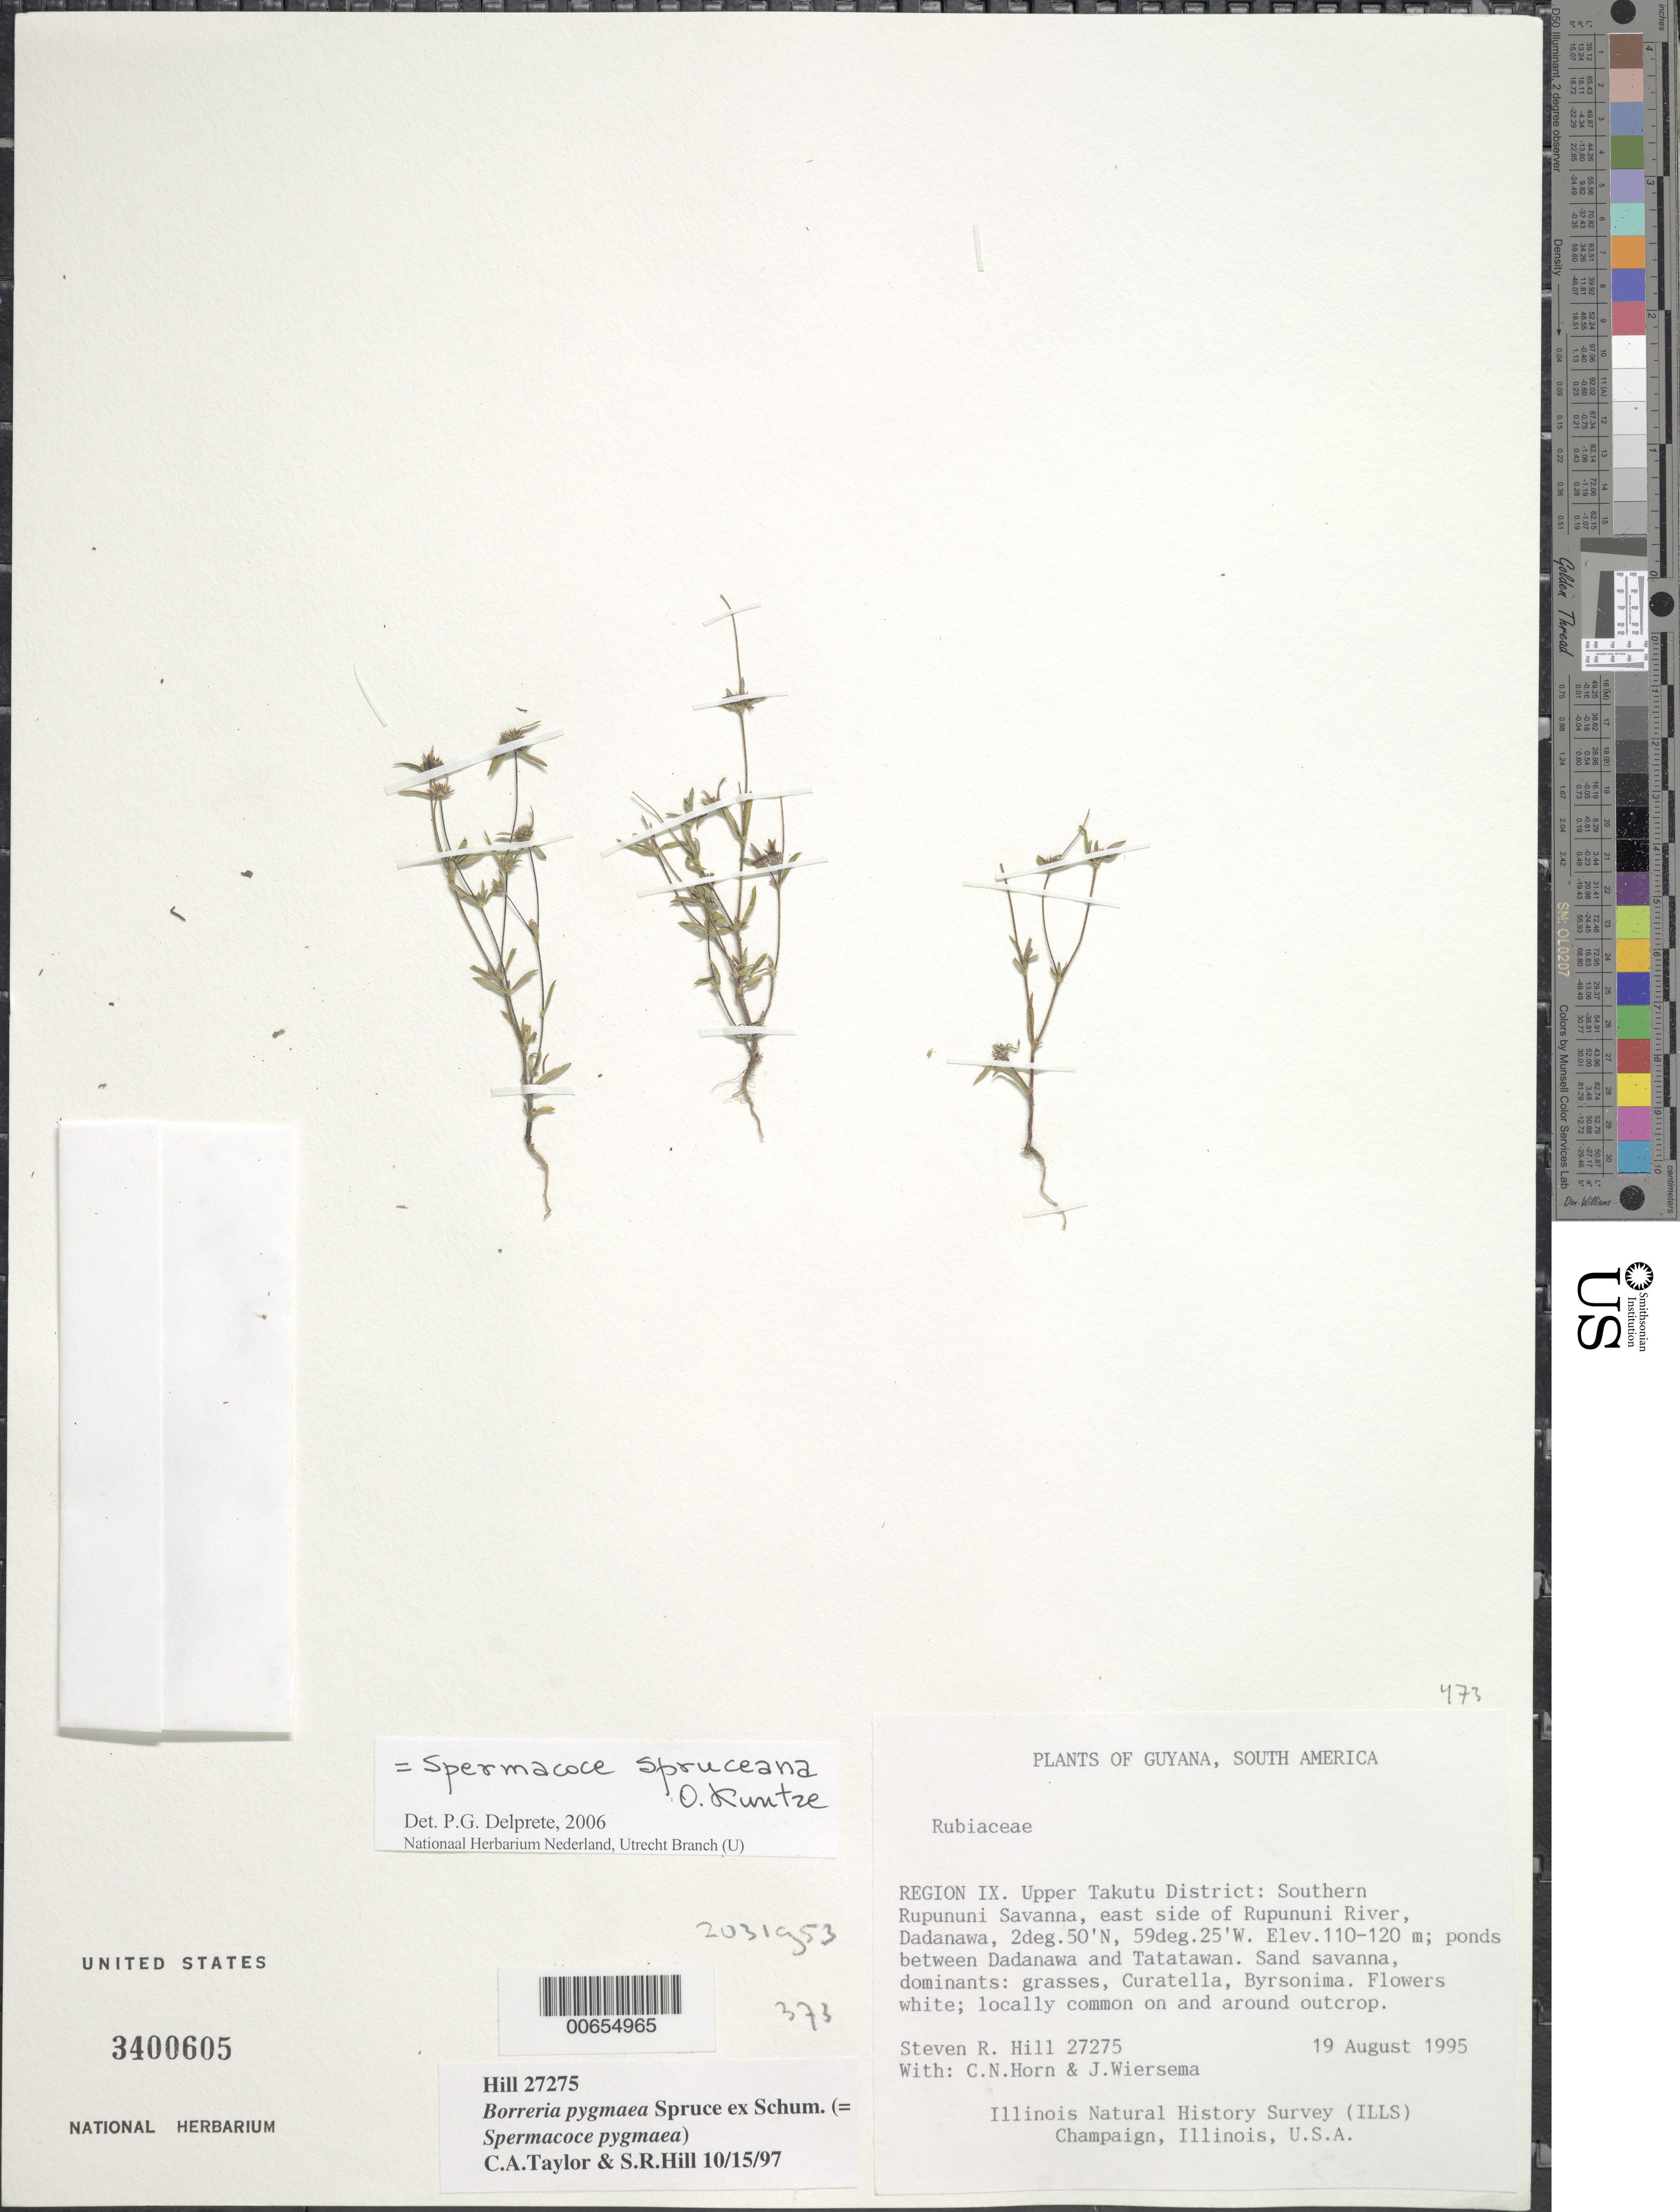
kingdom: Plantae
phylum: Tracheophyta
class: Magnoliopsida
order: Gentianales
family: Rubiaceae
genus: Mitracarpus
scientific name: Mitracarpus microspermus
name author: K. Schum.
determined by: Souza, E. B.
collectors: S. R. Hill, C. N. Horn & J. H. Wiersema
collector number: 27275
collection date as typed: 19-Aug-95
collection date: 1995-08-19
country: Guyana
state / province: U. Takutu-U. Essequibo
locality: Dadanawa, southern Rupununi Savanna, E side of Rupununi R.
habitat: Ponds between Dadanawa & Tatatawan. Sand savanna, dominants: grasses, Curatella, Byrsonima; on and around outcrop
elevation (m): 110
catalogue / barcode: US 3400605